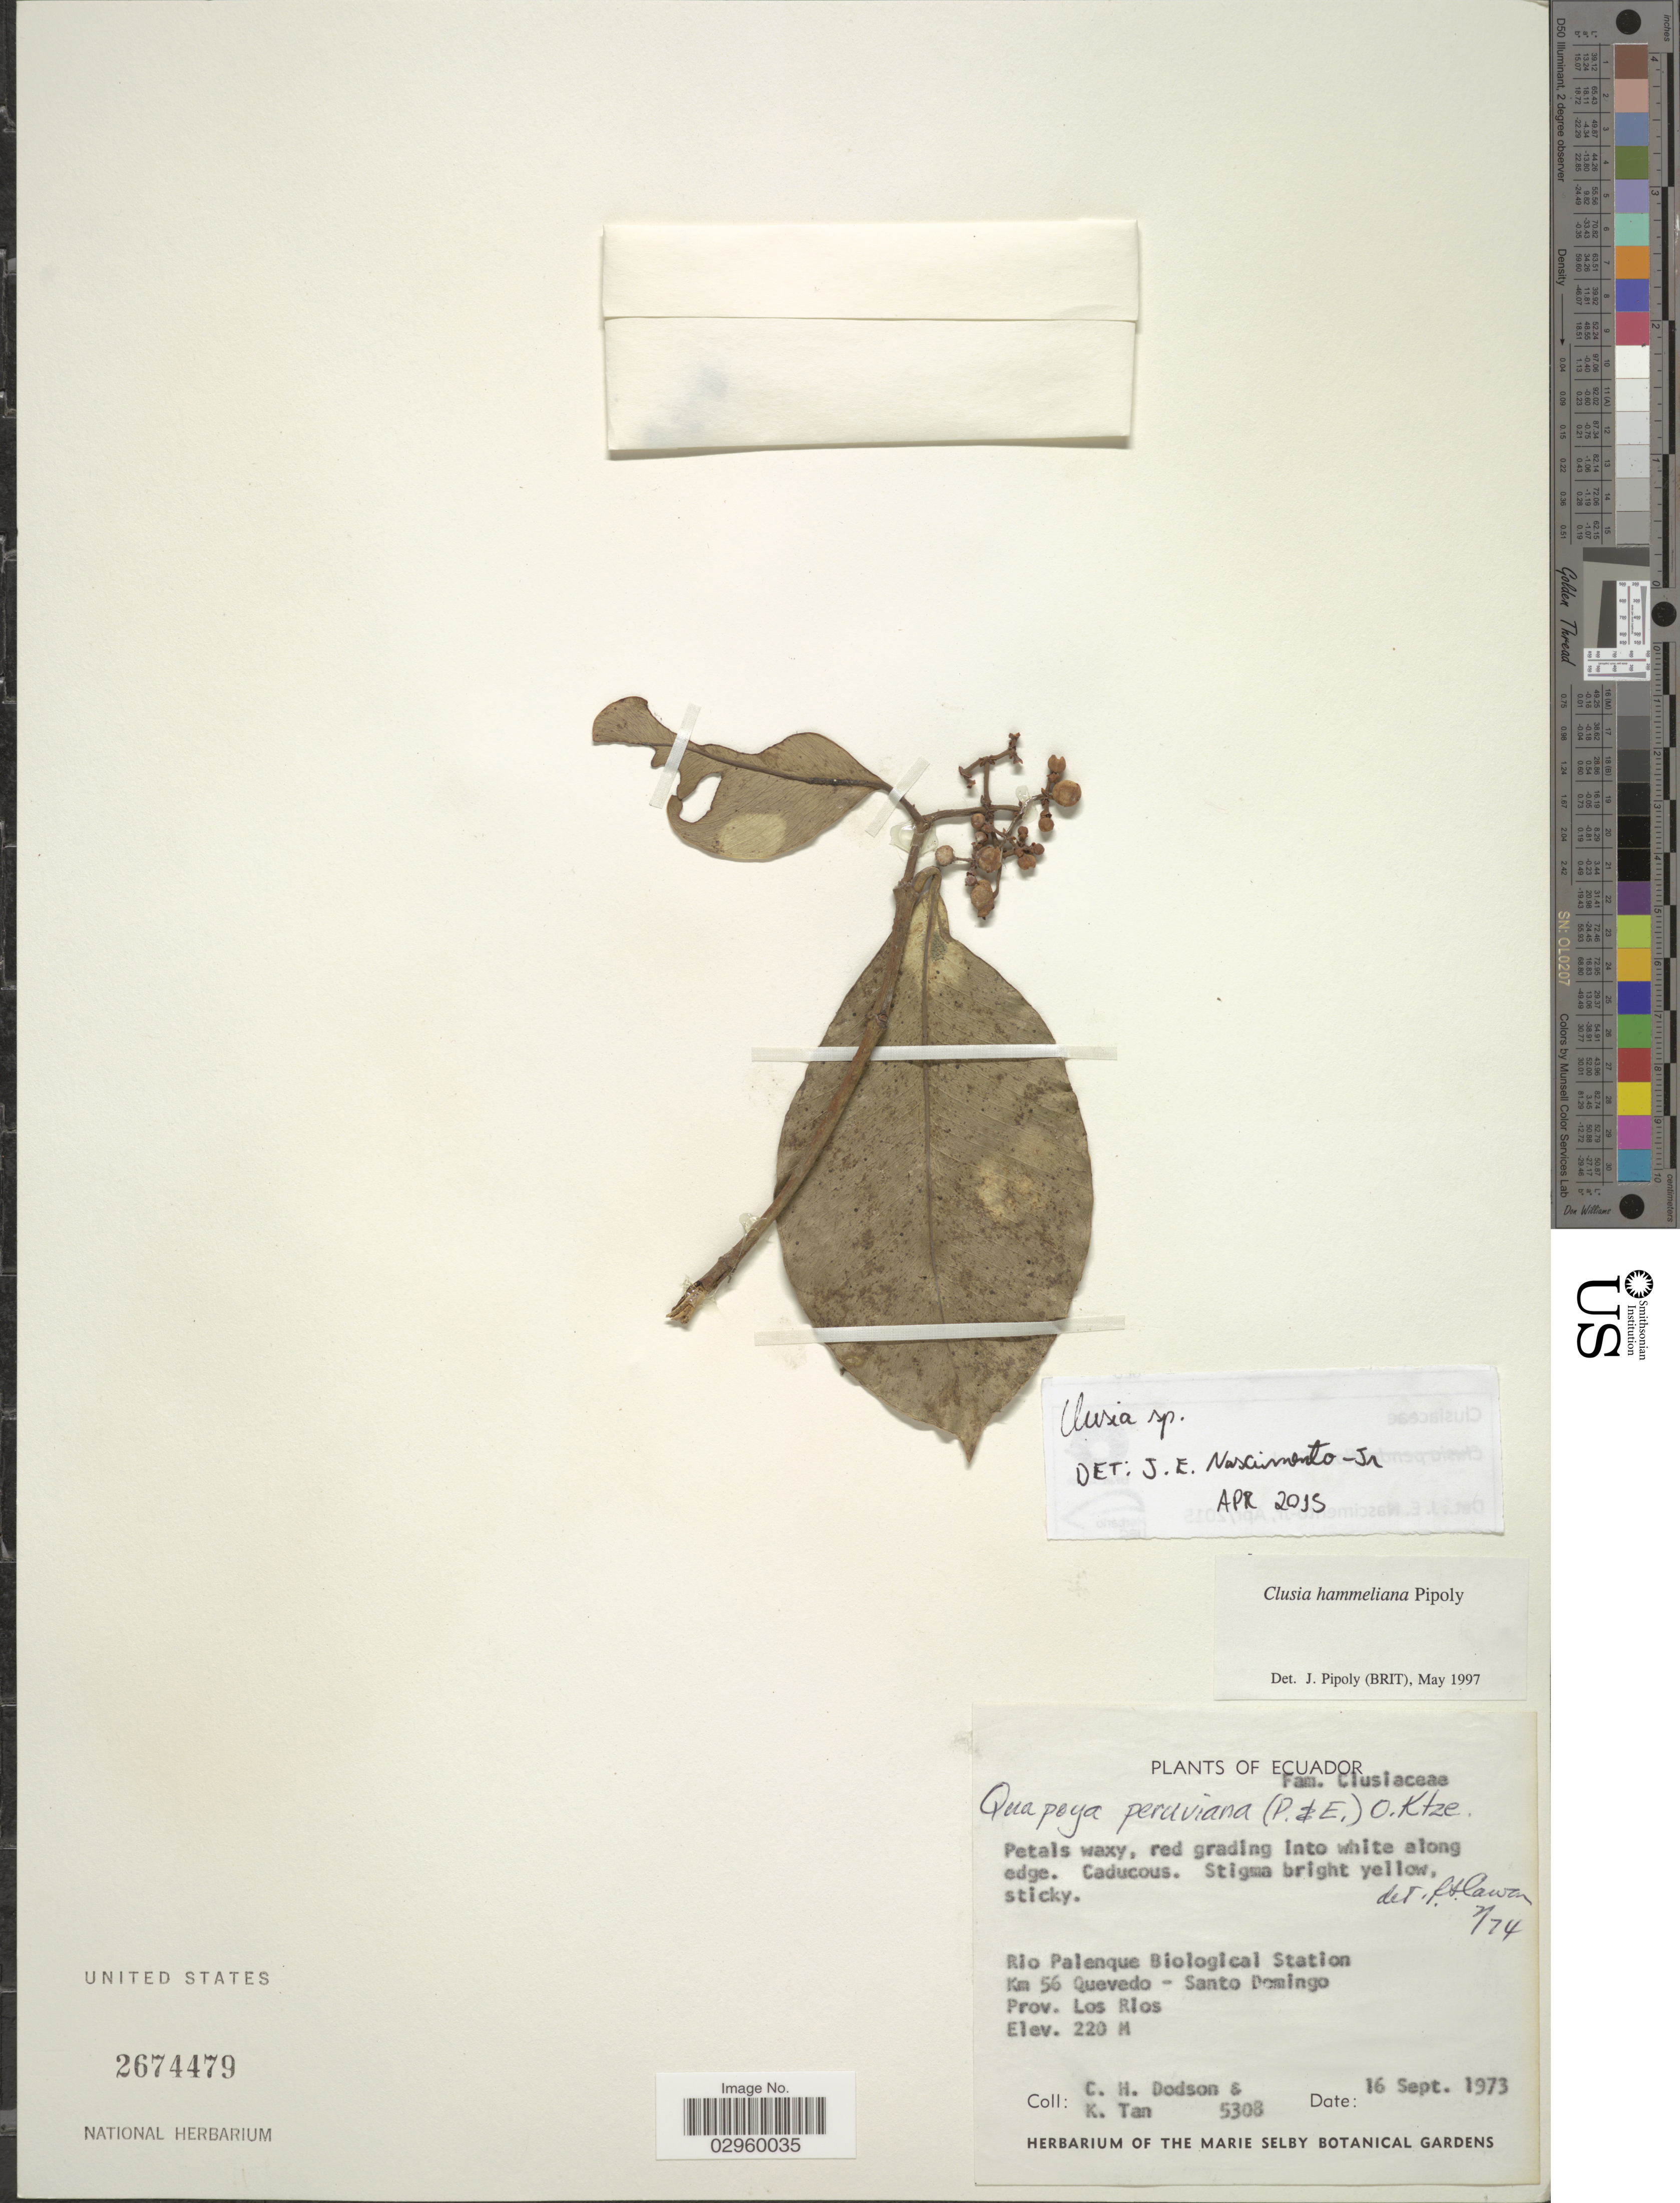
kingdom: Plantae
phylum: Tracheophyta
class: Magnoliopsida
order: Malpighiales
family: Clusiaceae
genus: Clusia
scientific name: Clusia sp.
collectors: C. H. Dodson & K. Tan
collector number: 5308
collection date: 1973-09-16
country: Ecuador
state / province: Los Ríos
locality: Rio Palenque Biological Station, Km 56 Quevedo - Santo Domingo.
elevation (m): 220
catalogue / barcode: US 2674479